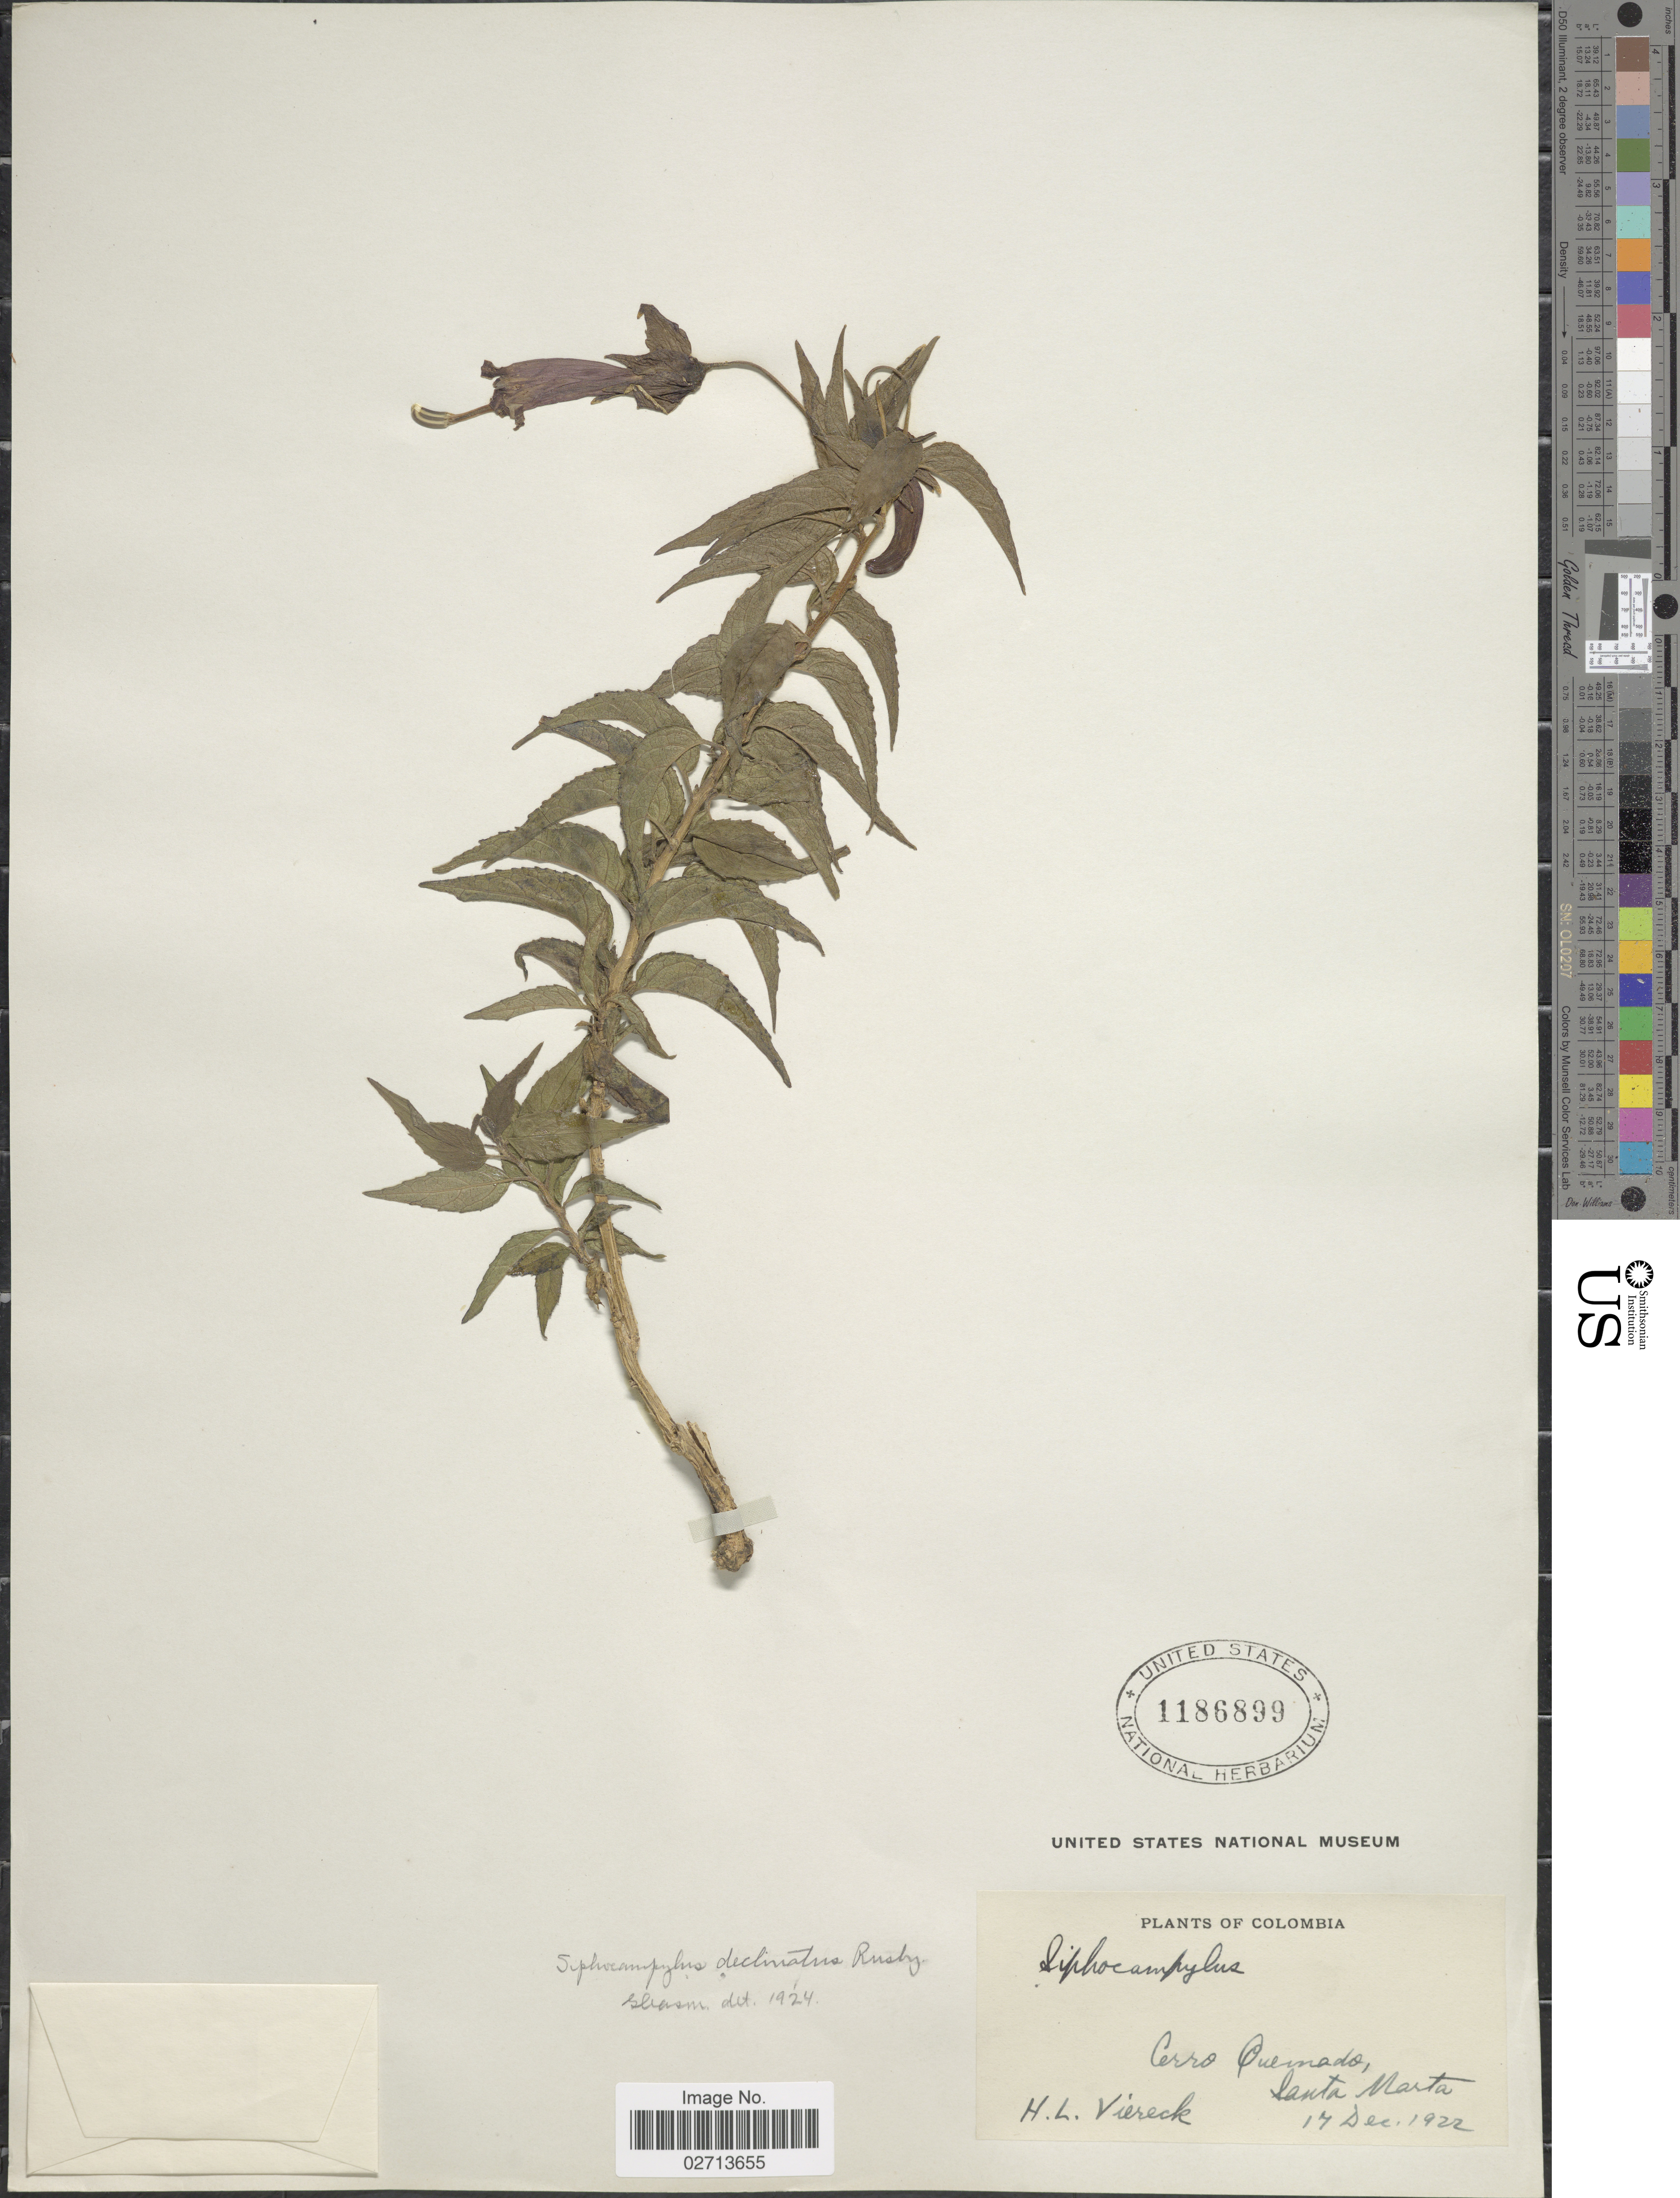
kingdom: Plantae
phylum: Tracheophyta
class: Magnoliopsida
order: Asterales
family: Campanulaceae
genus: Siphocampylus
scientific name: Siphocampylus declinatus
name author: Rusby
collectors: H. L. Viereck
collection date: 1922-12-17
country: Colombia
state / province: Magdalena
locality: Cerro Quemado, Santa Marta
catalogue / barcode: US 1186899